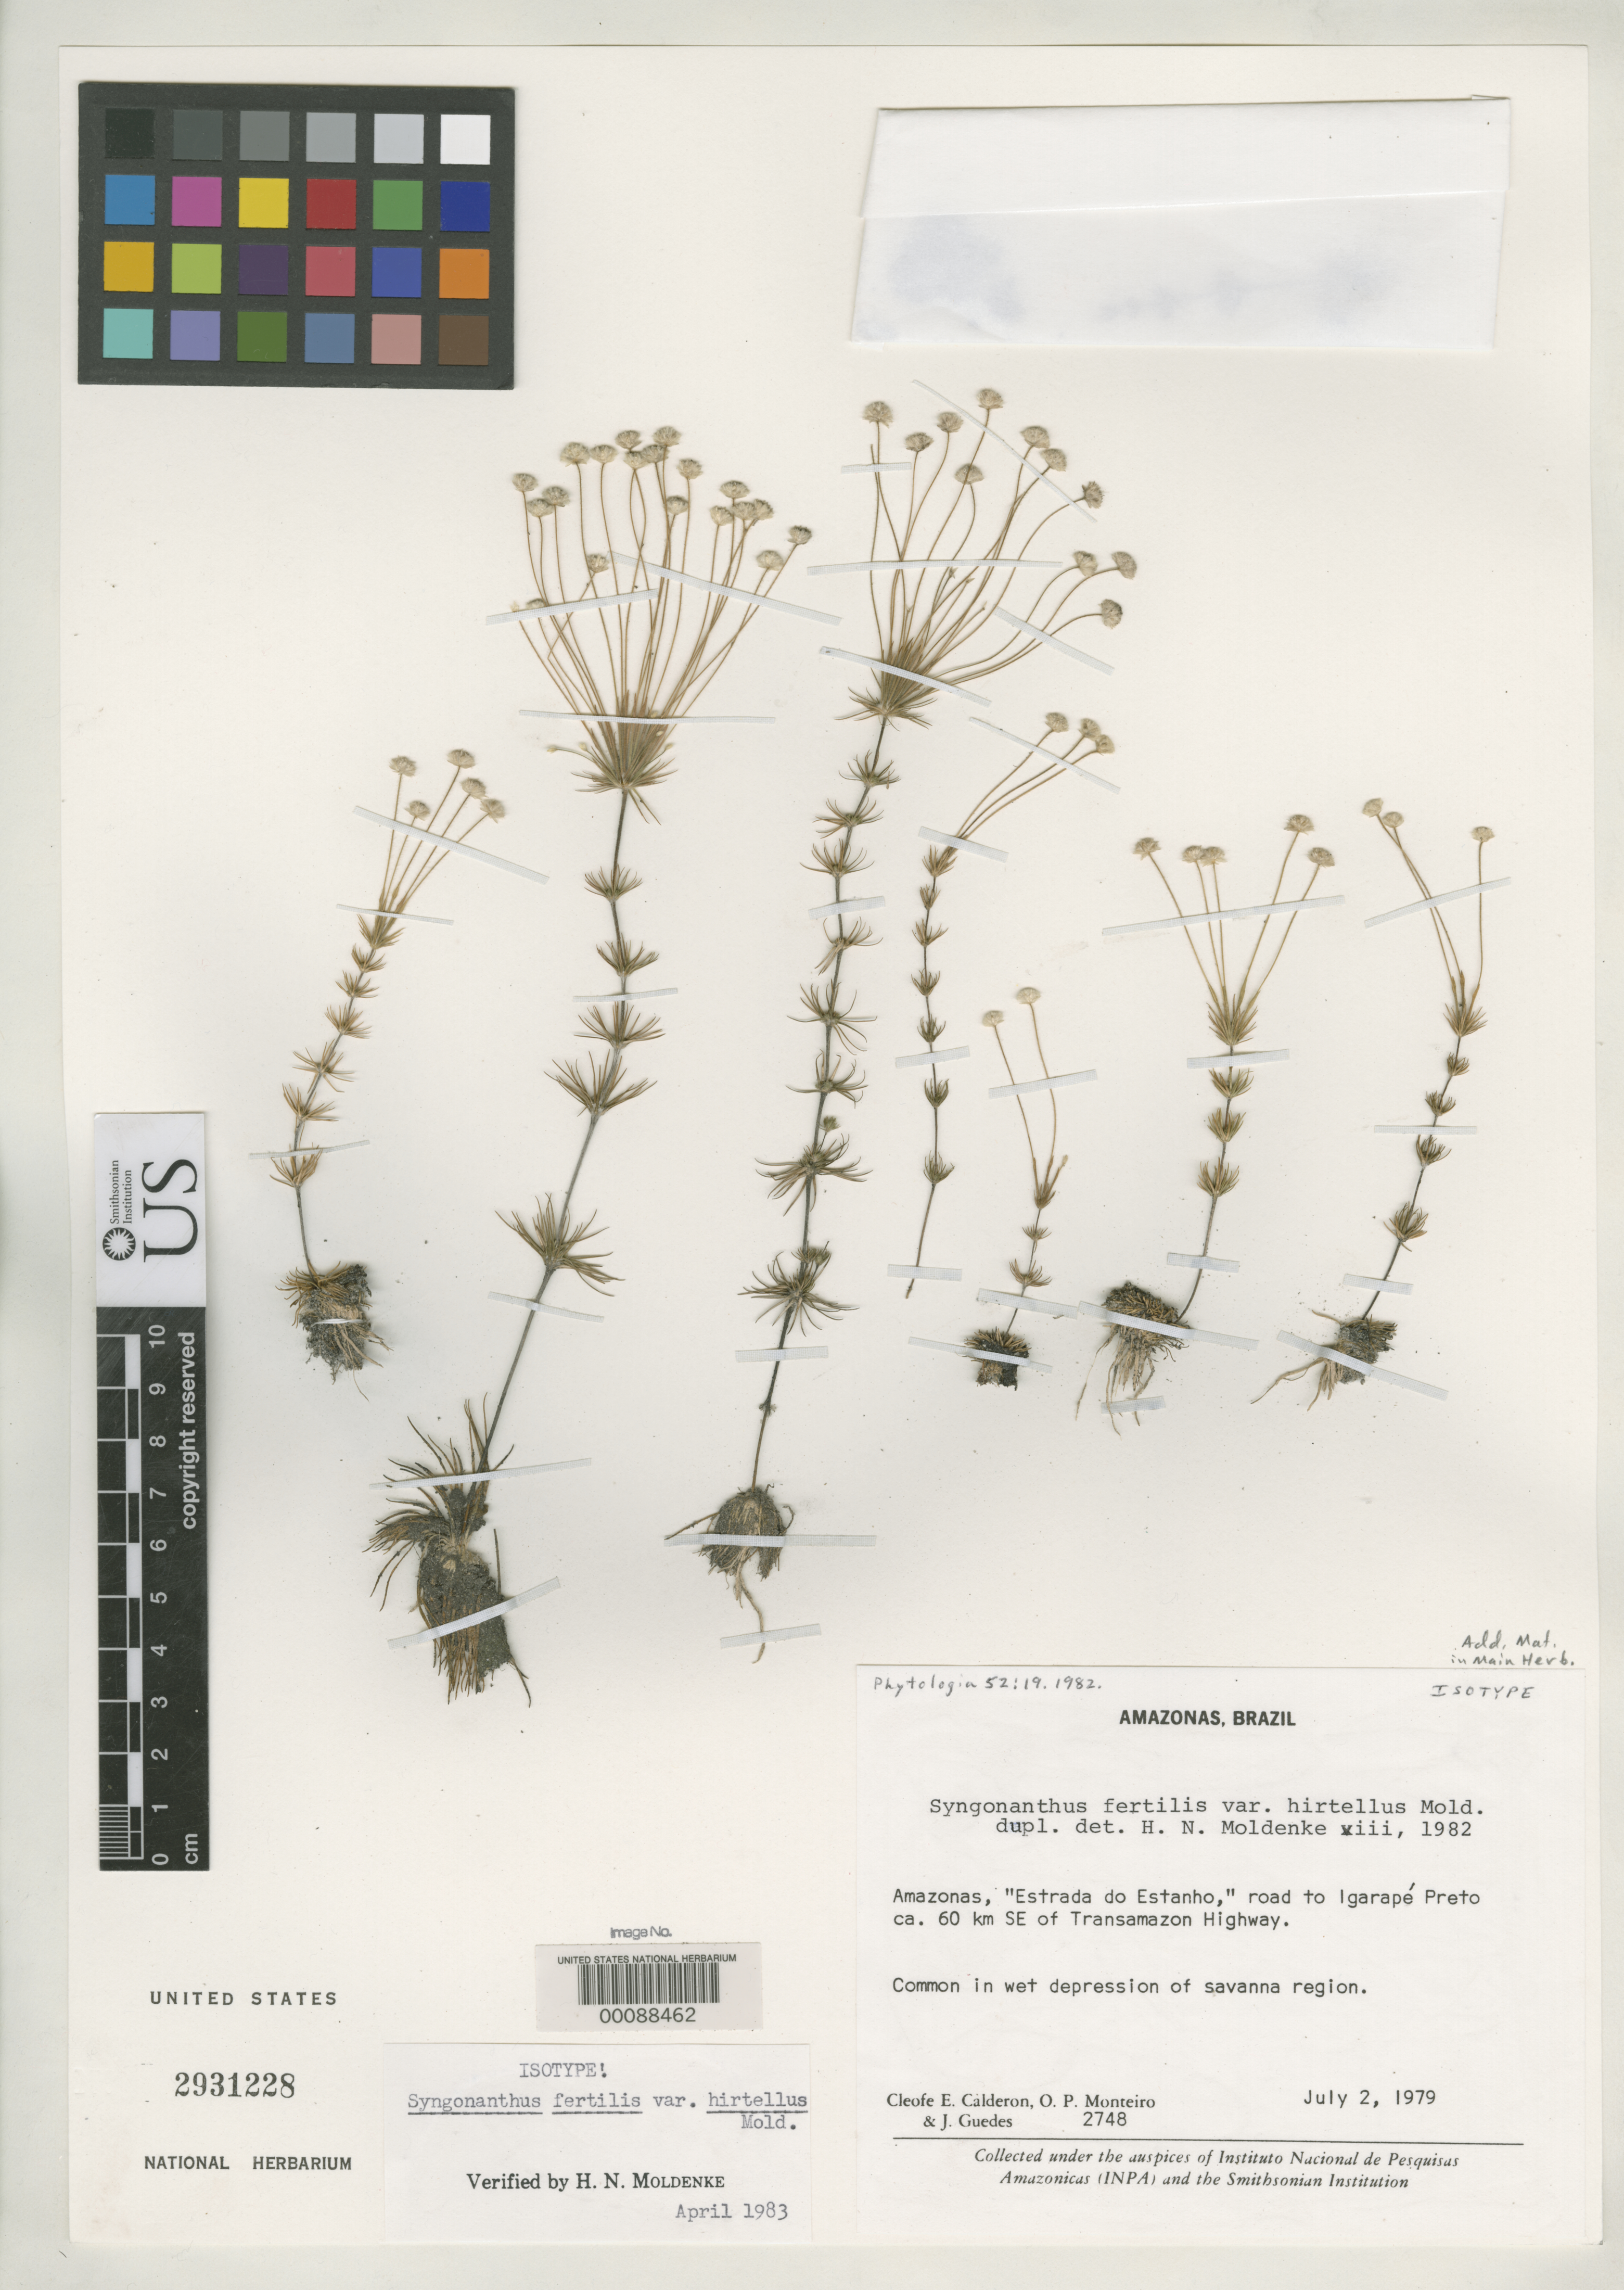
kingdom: Plantae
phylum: Tracheophyta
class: Liliopsida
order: Poales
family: Eriocaulaceae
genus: Syngonanthus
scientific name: Syngonanthus fertilis var. hirtellus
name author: Moldenke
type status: Isotype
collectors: C. E. Calderón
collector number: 2748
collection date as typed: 02 Jul 1979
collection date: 1979-07-02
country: Brazil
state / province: Amazonas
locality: "estrada do Estanho." road to Igarape Preto, ca. 60 km SE of Transamazon.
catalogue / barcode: US 2931228